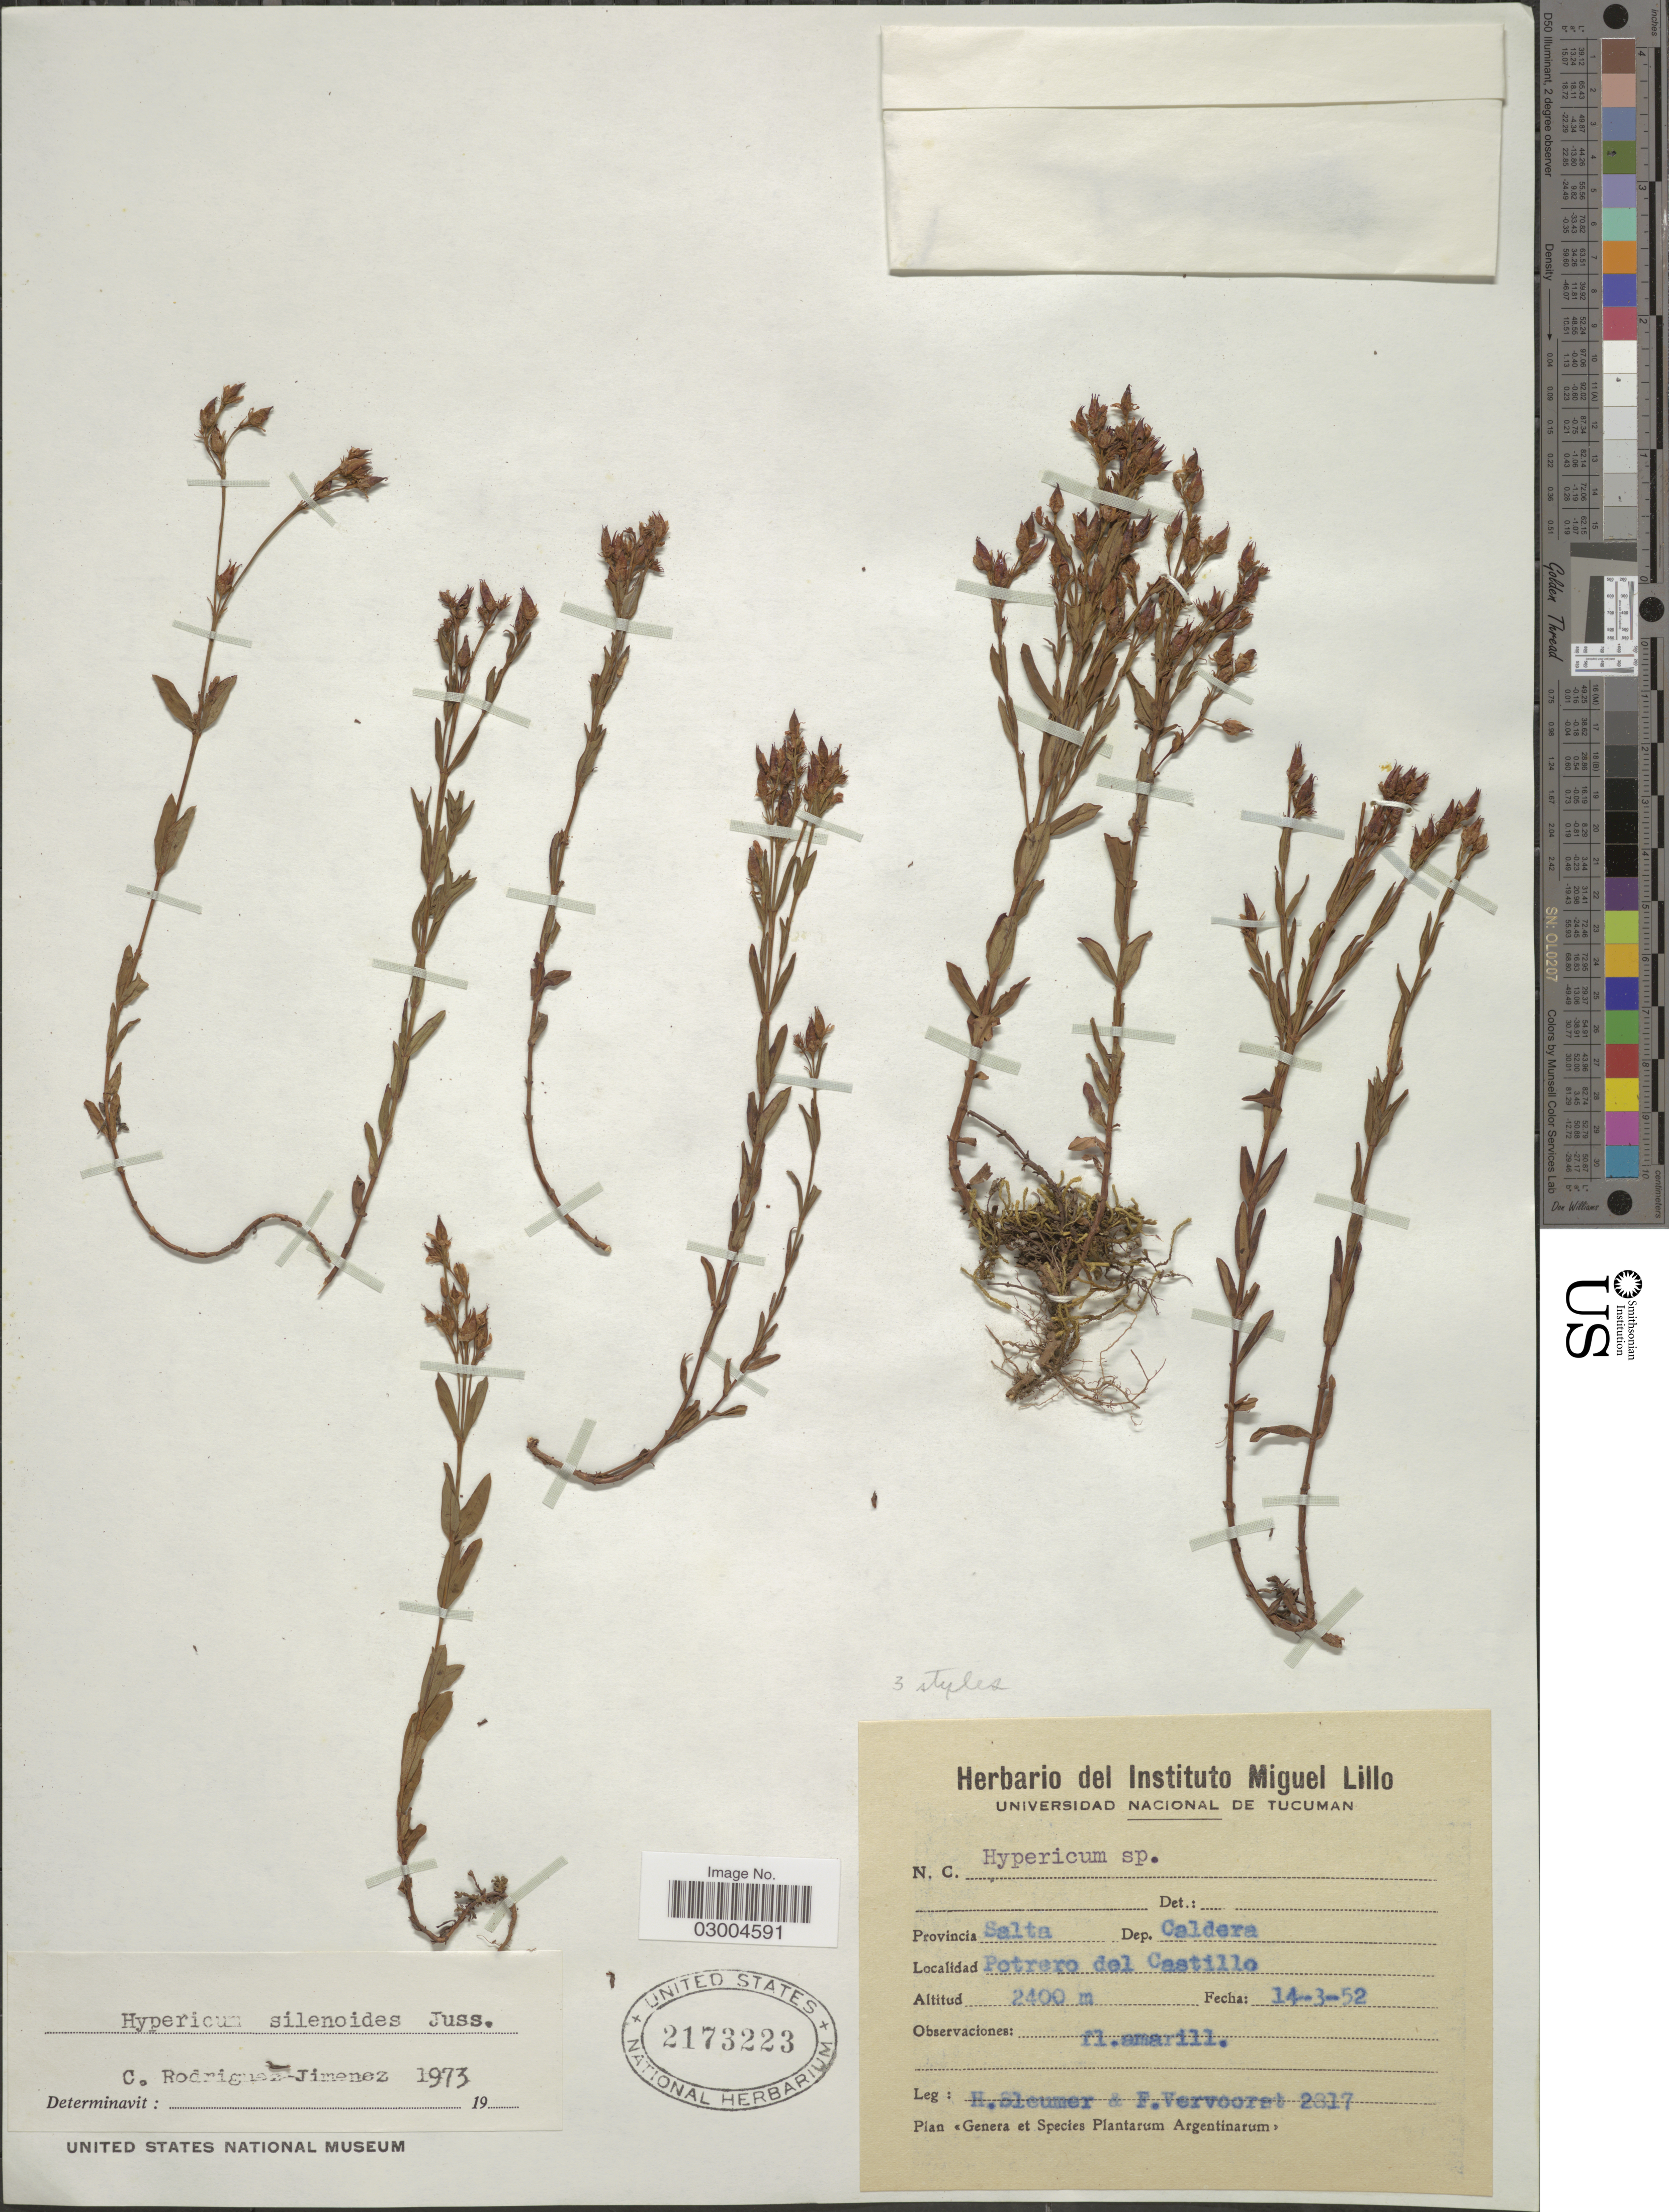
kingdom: Plantae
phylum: Tracheophyta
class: Magnoliopsida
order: Malpighiales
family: Hypericaceae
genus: Hypericum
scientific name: Hypericum silenoides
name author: Juss.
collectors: H. O. Sleumer & F. Vervoorst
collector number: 2317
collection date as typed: Transcribed d/m/y: 14/3/52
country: Argentina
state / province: Salta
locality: Dep. Caldera. Potrero del Castillo.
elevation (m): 2400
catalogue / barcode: US 2173223